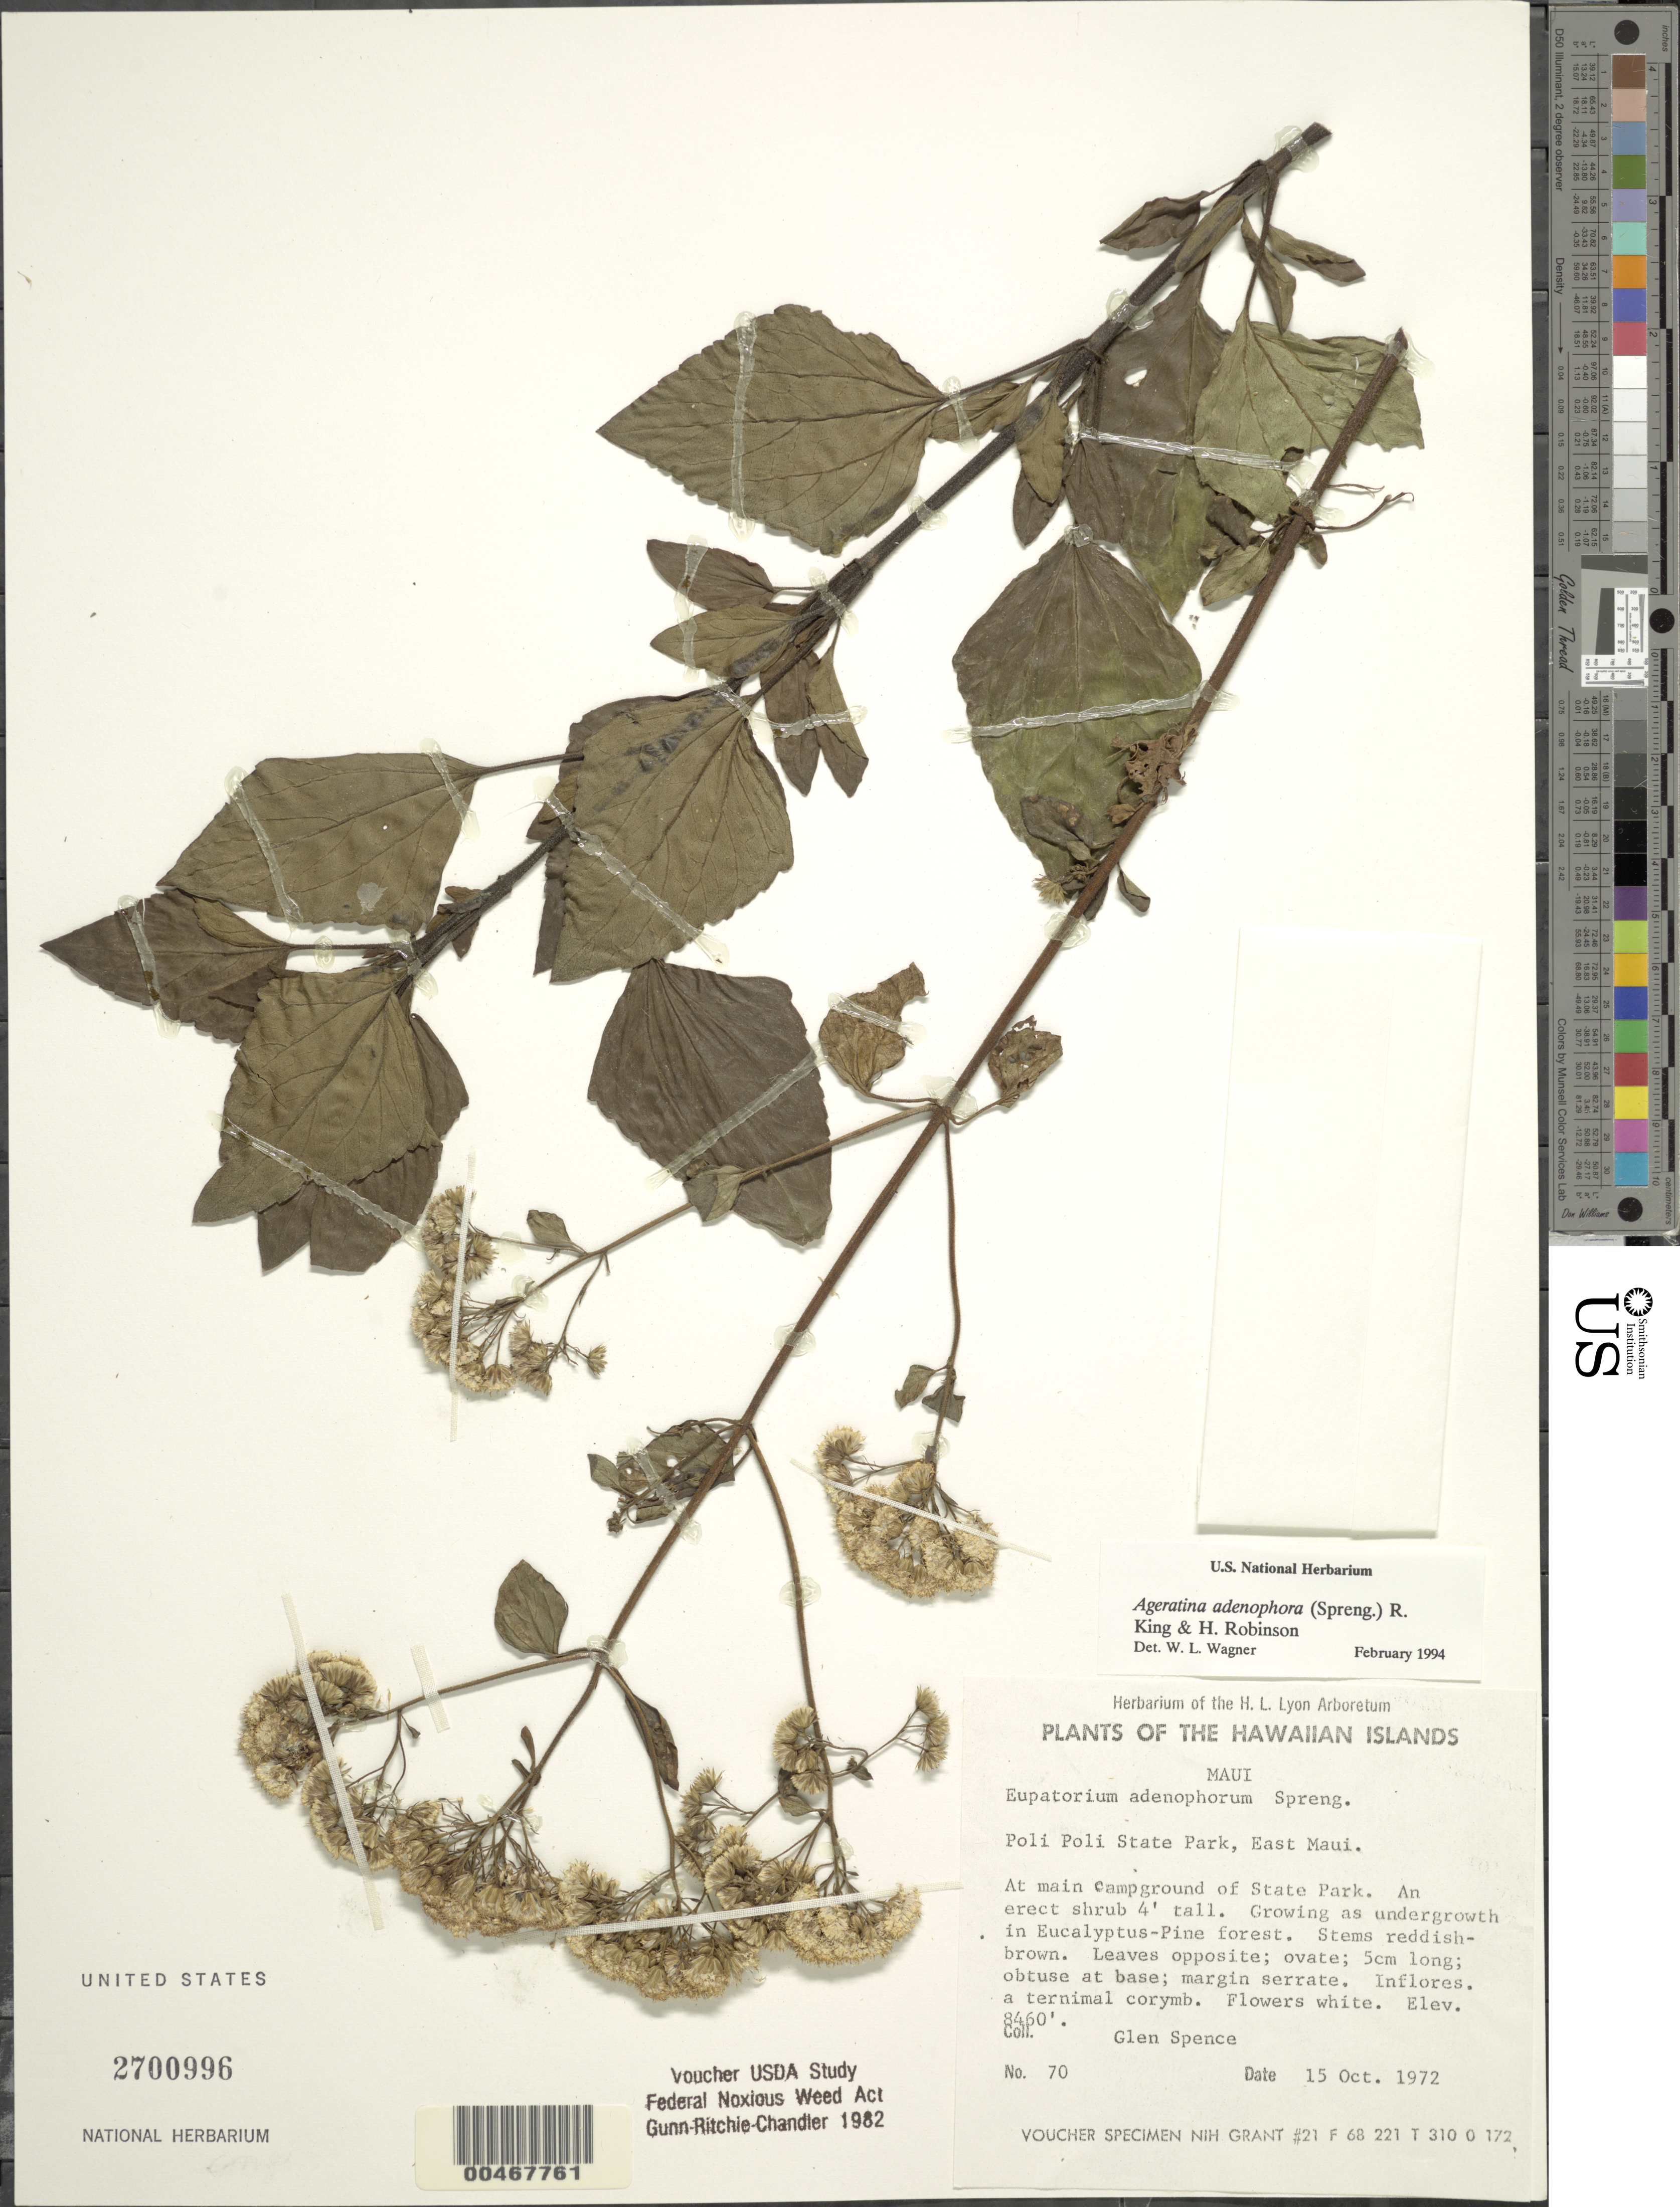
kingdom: Plantae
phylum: Tracheophyta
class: Magnoliopsida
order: Asterales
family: Asteraceae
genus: Ageratina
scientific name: Ageratina adenophora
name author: (Spreng.) R.M. King & H. Rob.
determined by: Wagner, W. L., (BOT), Smithsonian Institution - National Museum of Natural History (UNITED STATES)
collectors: G. Spence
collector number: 70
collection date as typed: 15 Oct 1972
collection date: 1972-10-15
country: United States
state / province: Hawaii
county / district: Maui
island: Maui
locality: Poli Poli State Park, at main campground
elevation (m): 2579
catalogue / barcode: US 2700996